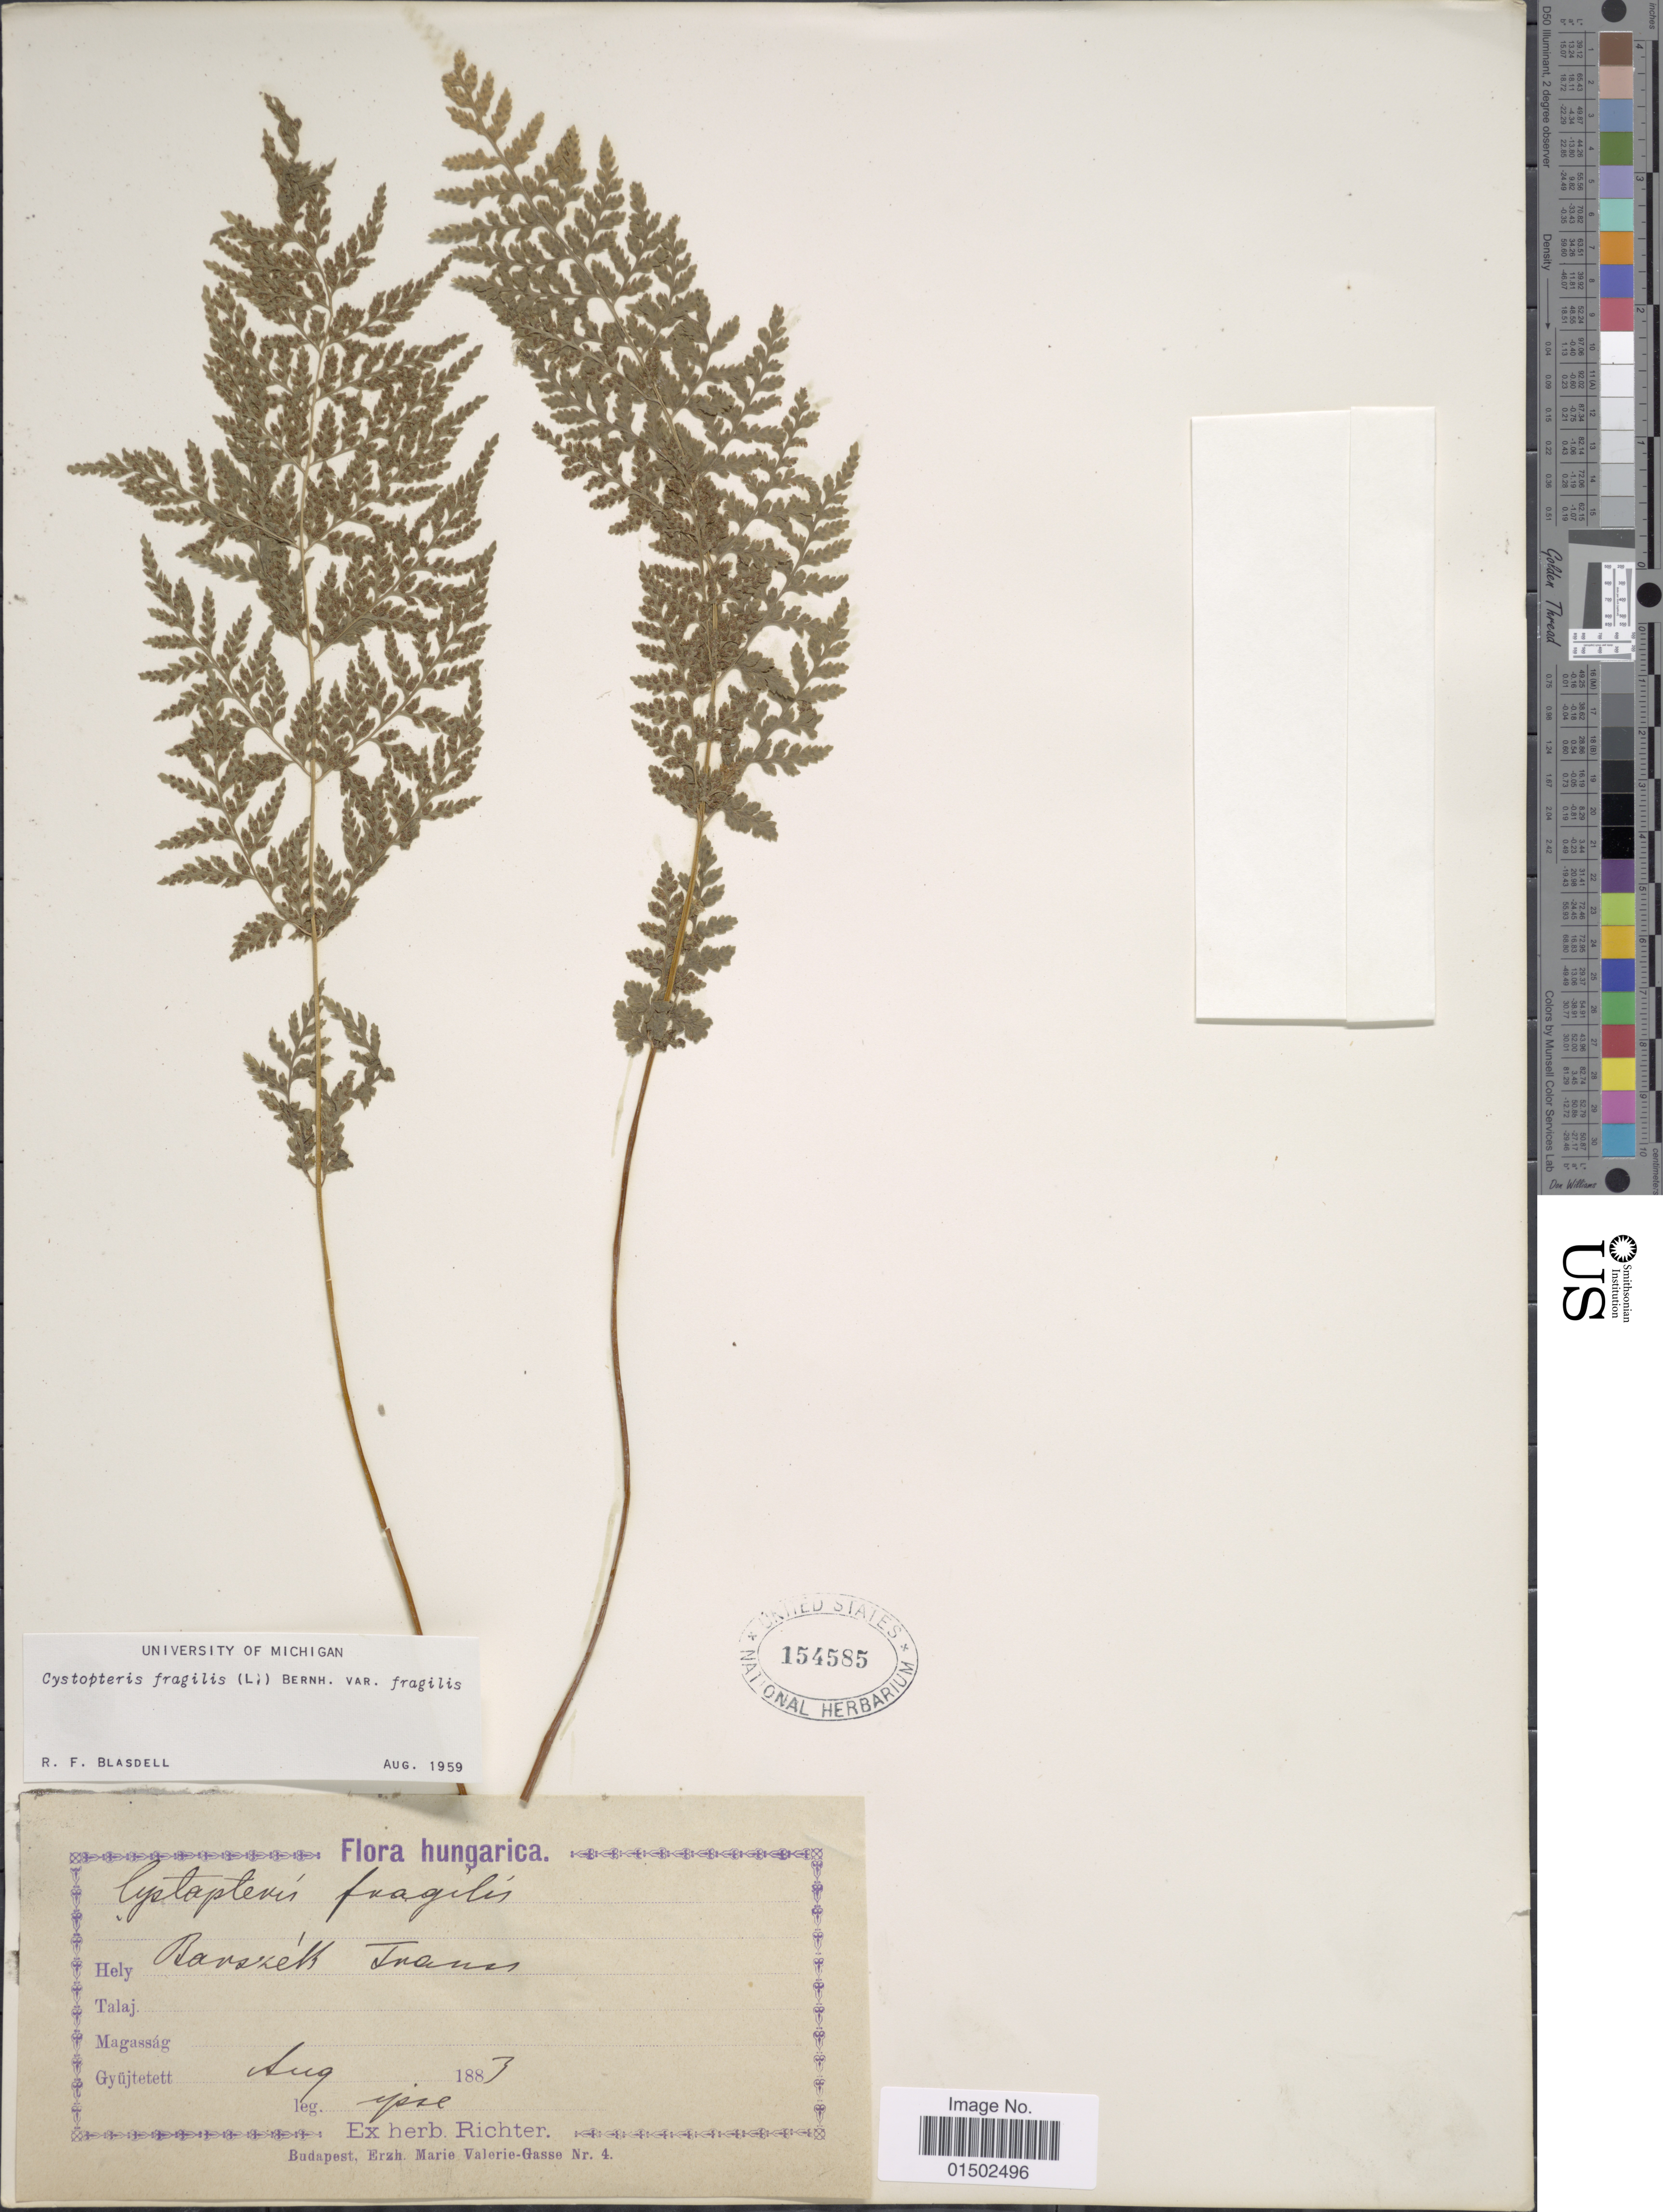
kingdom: Plantae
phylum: Tracheophyta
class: Polypodiopsida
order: Polypodiales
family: Cystopteridaceae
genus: Cystopteris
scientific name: Cystopteris fragilis var. fragilis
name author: (L.) Bernh.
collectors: -- Richter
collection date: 1883-08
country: Hungary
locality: Banszelk Tramas [interpreted]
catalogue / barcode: US 154585